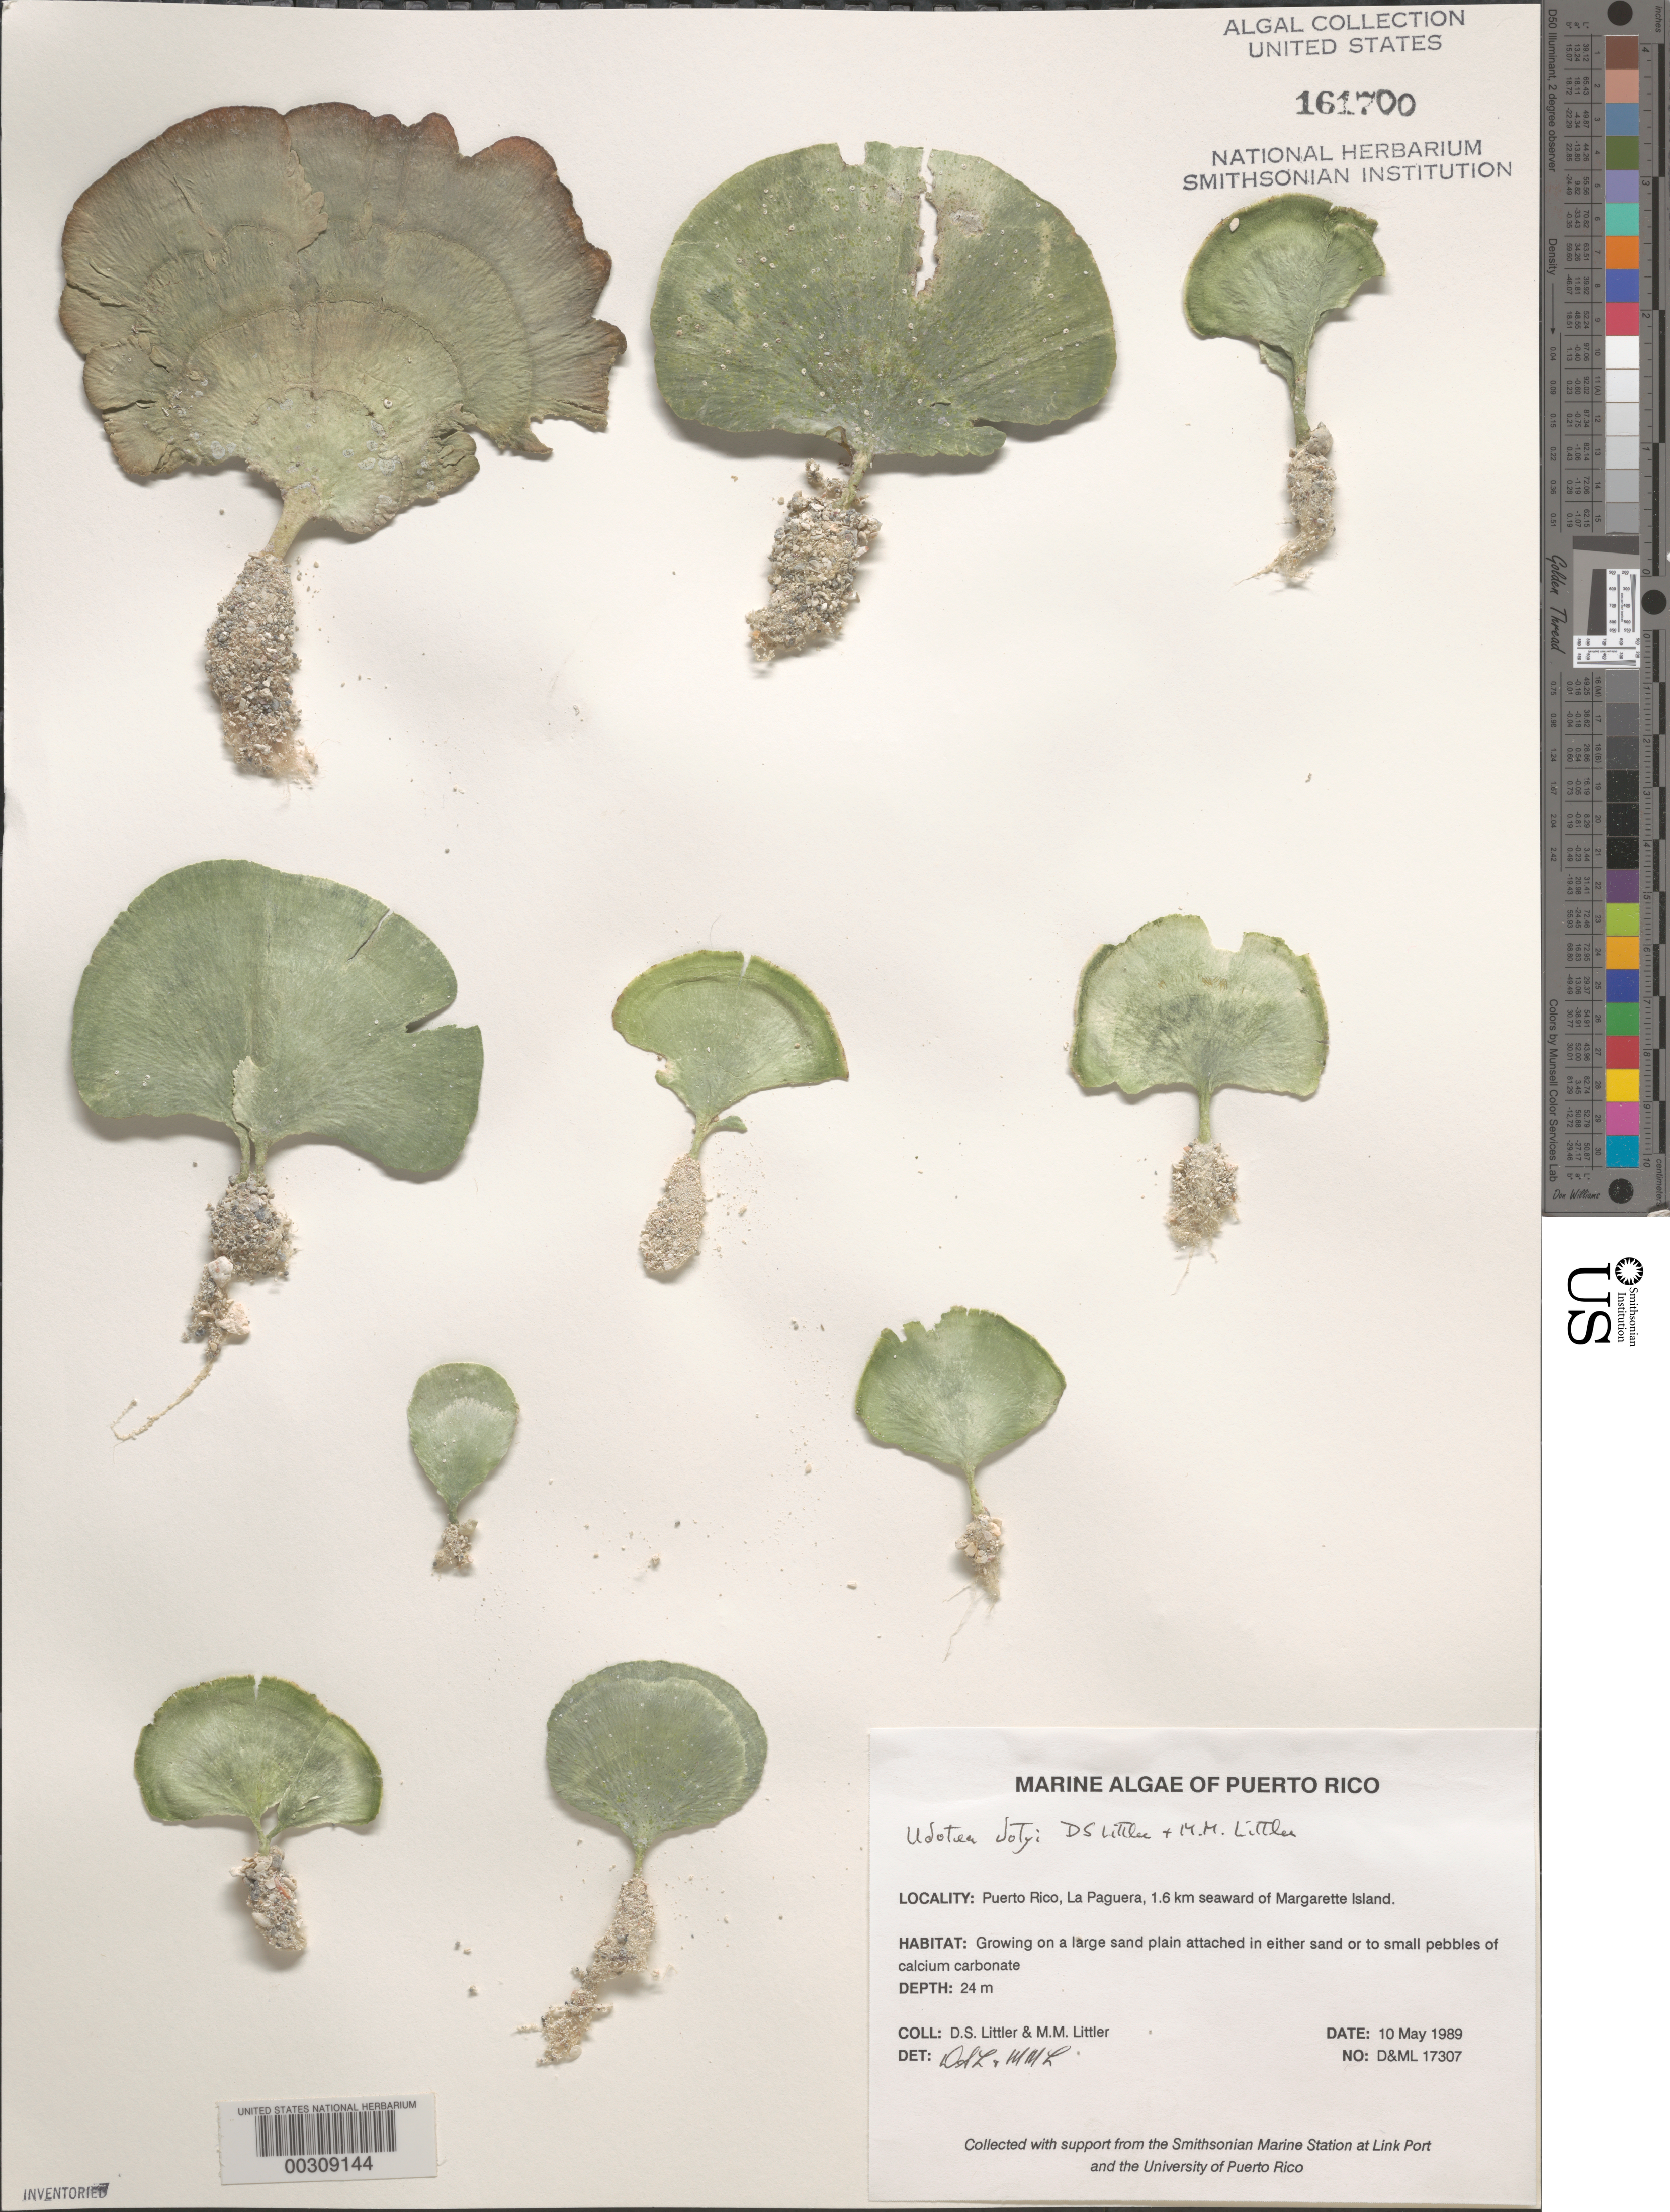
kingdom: Plantae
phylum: Chlorophyta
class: Ulvophyceae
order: Bryopsidales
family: Udoteaceae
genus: Udotea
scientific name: Udotea dotyi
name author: D.S. Littler & Littler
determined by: Littler, D. S.; Littler, M. M.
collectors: D. S. Littler & M. M. Littler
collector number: D&ML 17307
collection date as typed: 10 May 1989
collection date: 1989-05-10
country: Puerto Rico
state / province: Lajas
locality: La parguera, 1.6 km seaward of margarette island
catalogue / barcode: US 161700